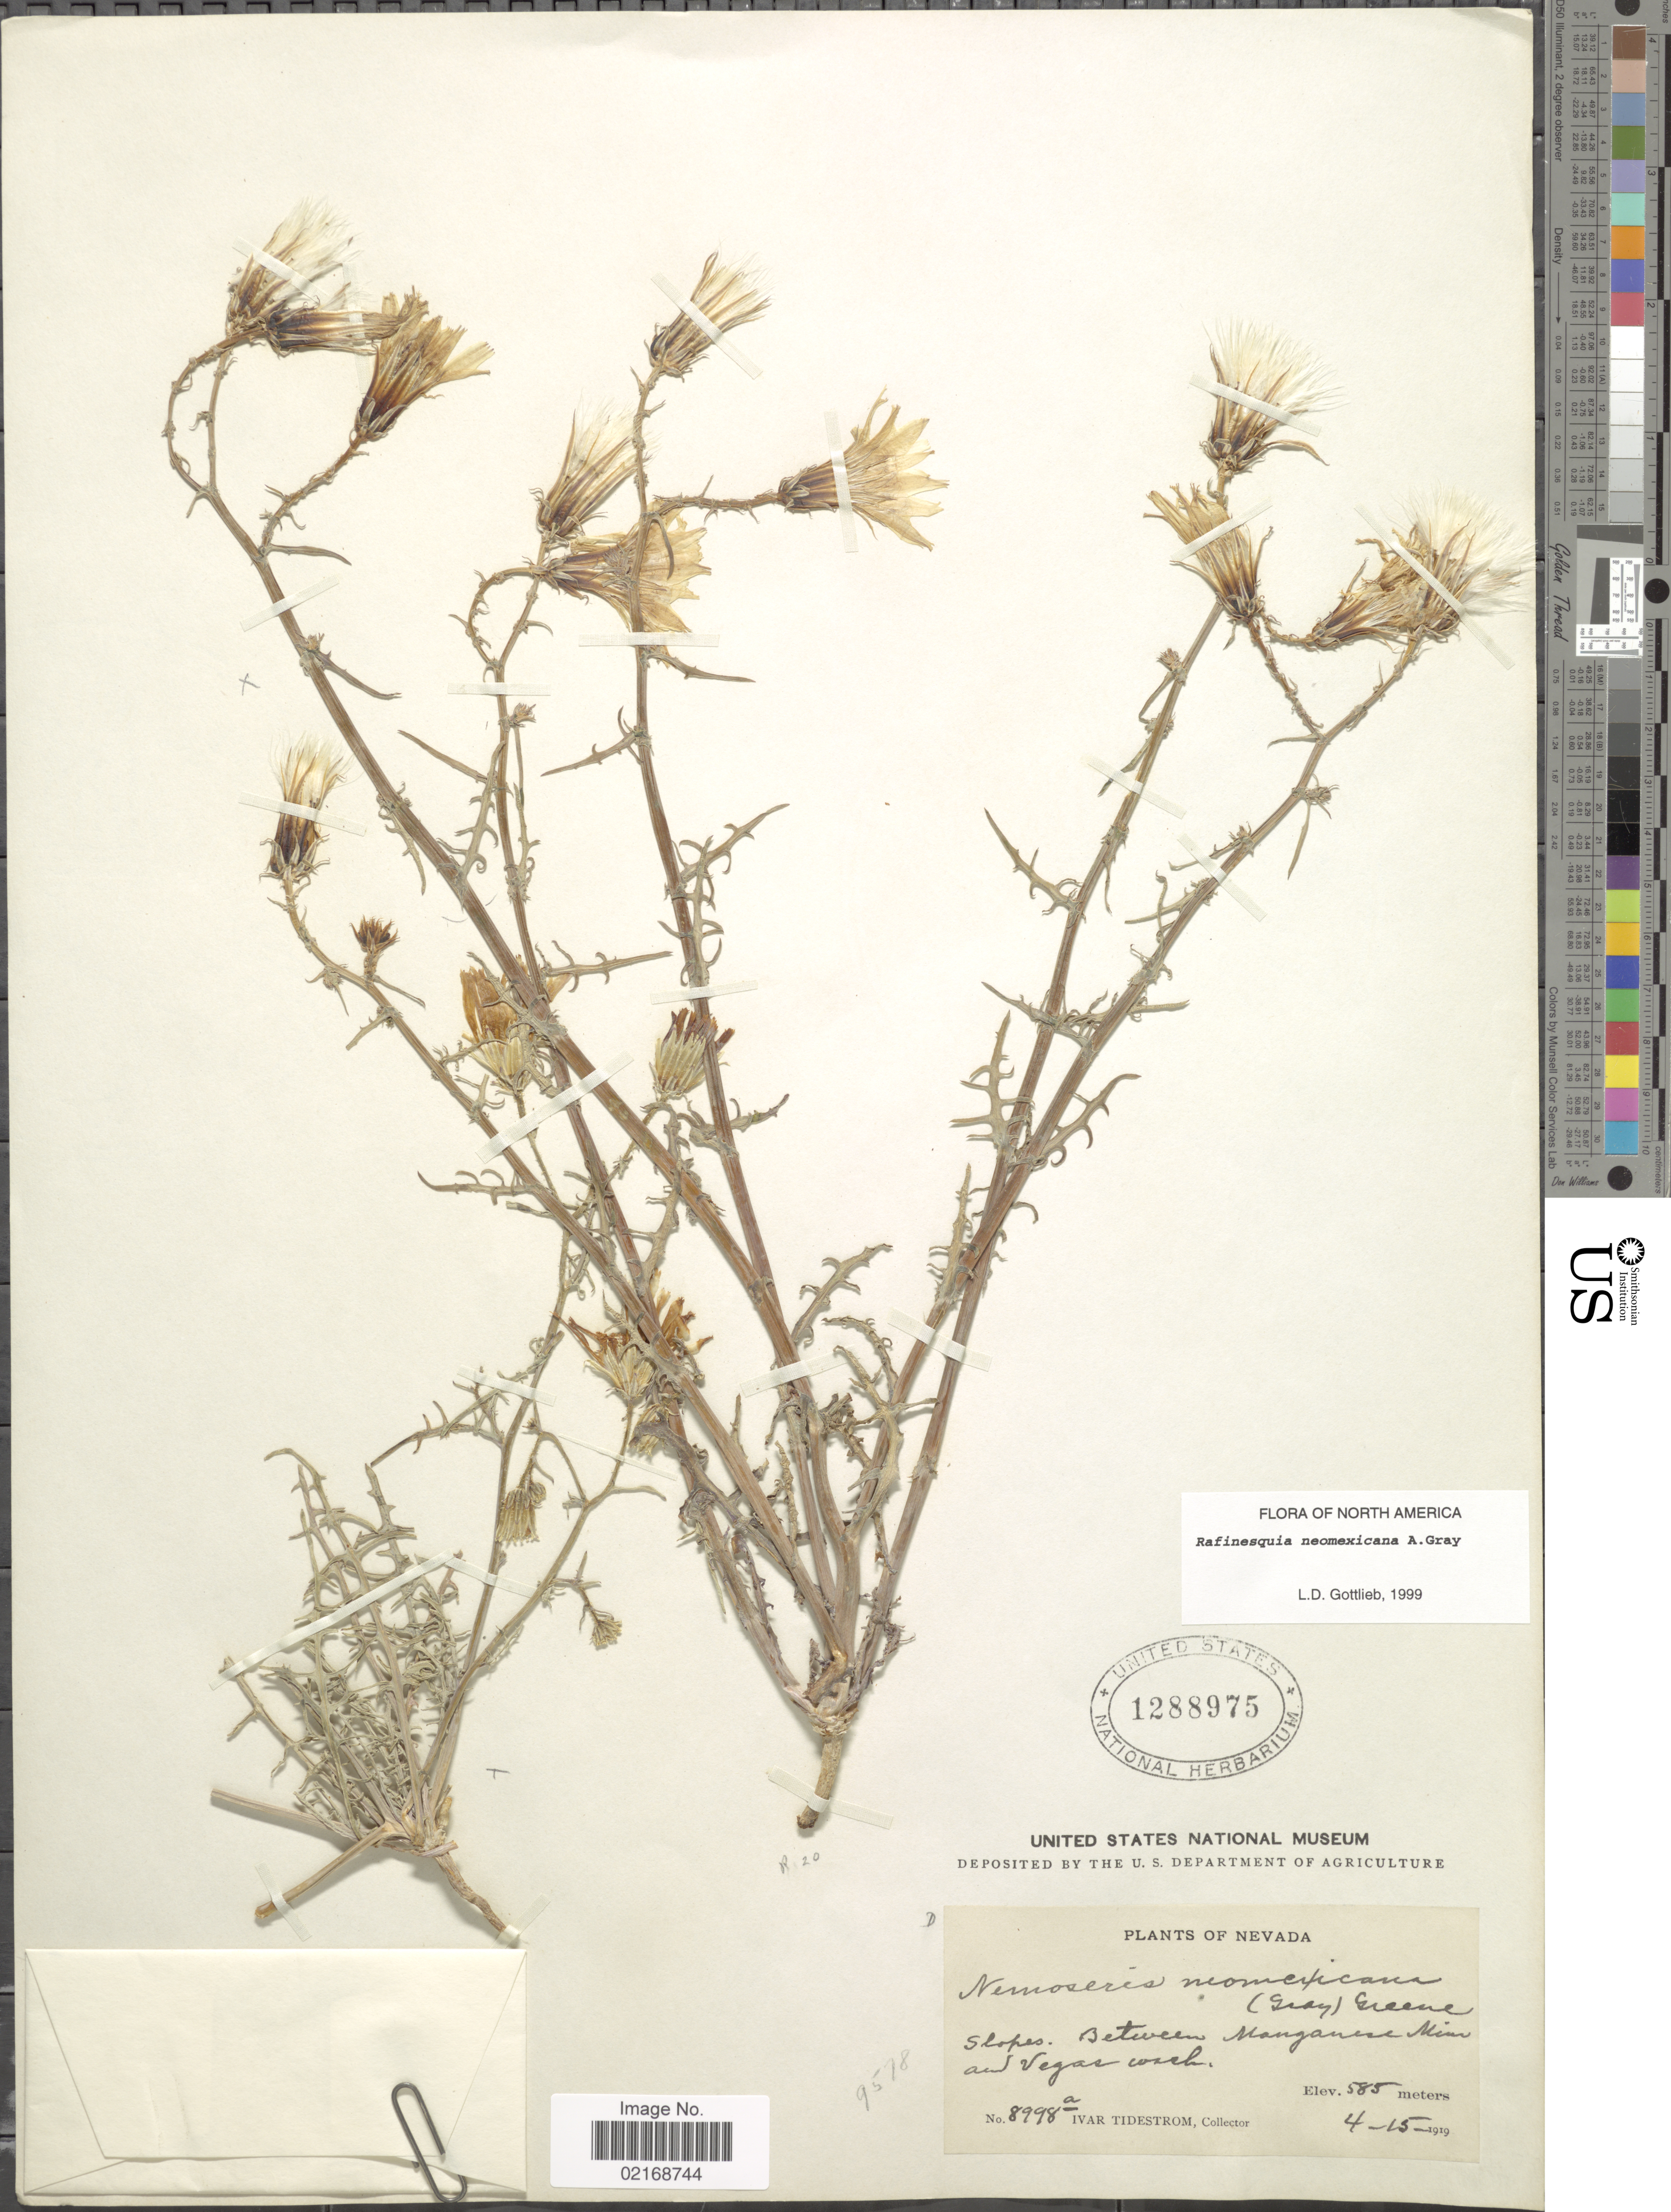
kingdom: Plantae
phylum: Tracheophyta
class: Magnoliopsida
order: Asterales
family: Asteraceae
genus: Rafinesquia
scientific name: Rafinesquia neomexicana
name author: A. Gray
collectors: I. F. Tidestrom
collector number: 8998a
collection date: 1919-04-15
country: United States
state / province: Nevada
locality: Between Manganne Minn. and Vegas Wash.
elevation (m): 585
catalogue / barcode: US 1288975